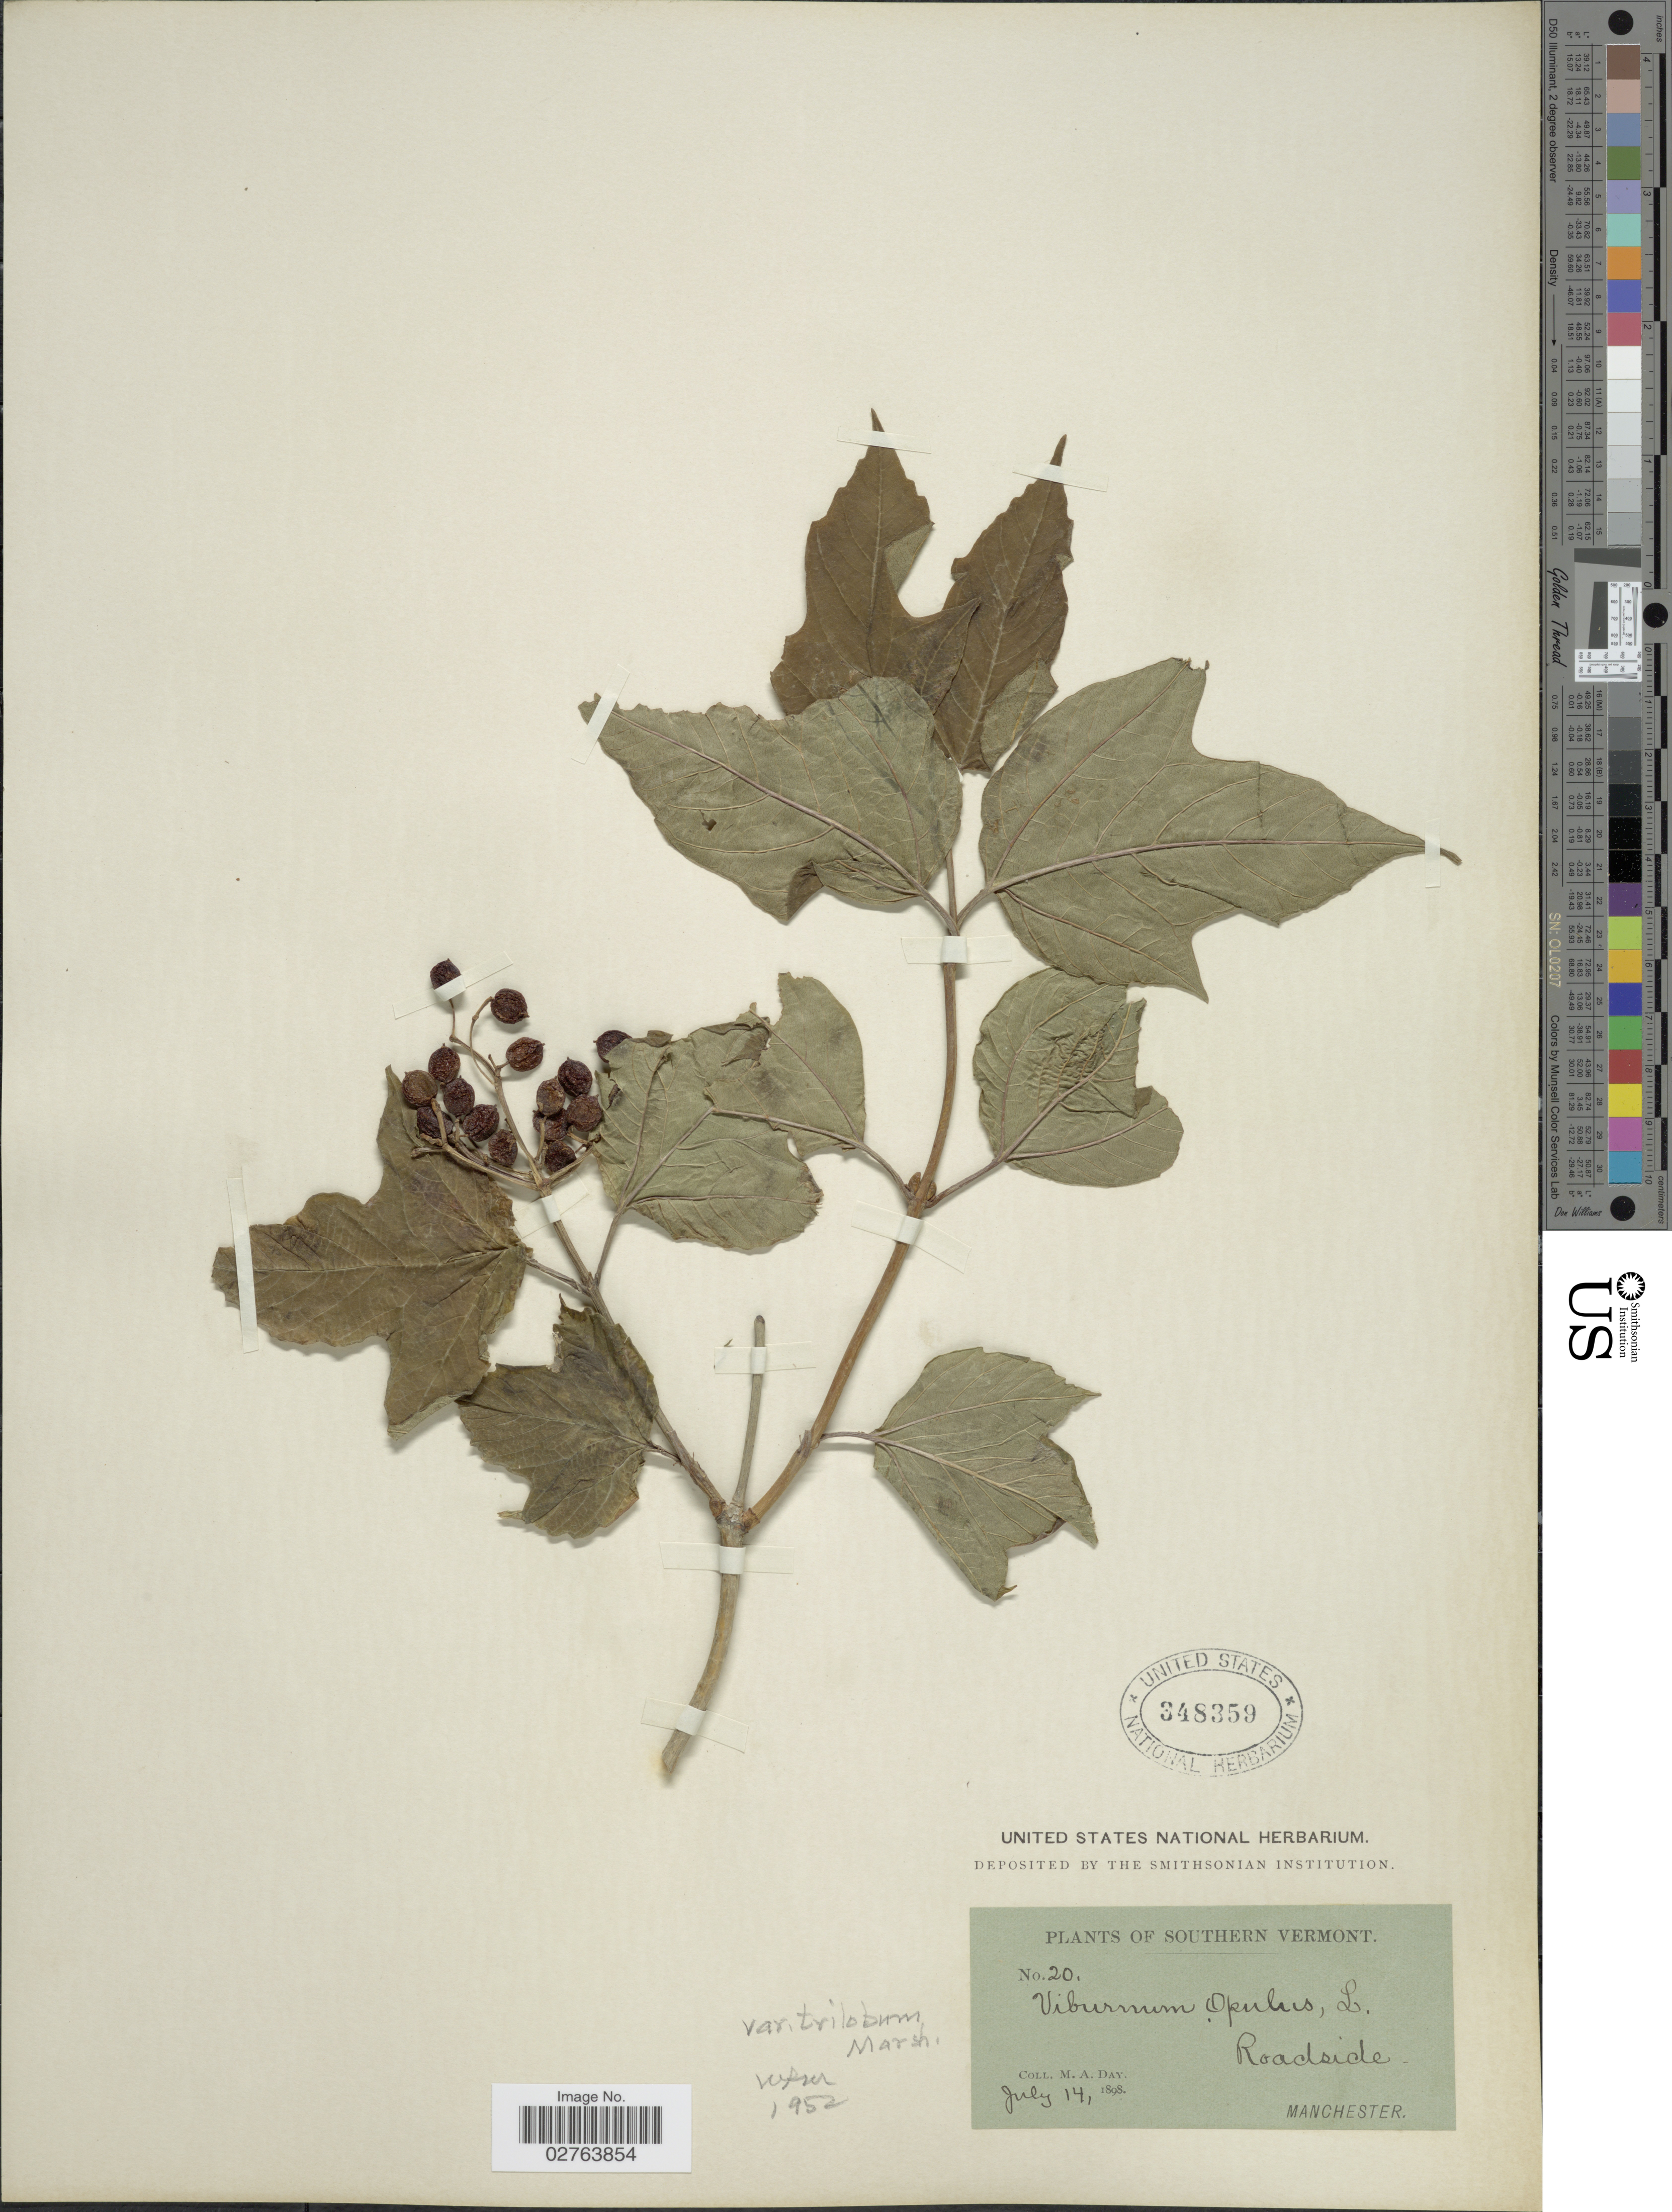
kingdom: Plantae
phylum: Tracheophyta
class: Magnoliopsida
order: Dipsacales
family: Viburnaceae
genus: Viburnum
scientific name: Viburnum opulus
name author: L.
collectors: M. Day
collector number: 20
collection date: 1898-07-14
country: United States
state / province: Vermont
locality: Southern Vermont. Roadside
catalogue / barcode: US 348359